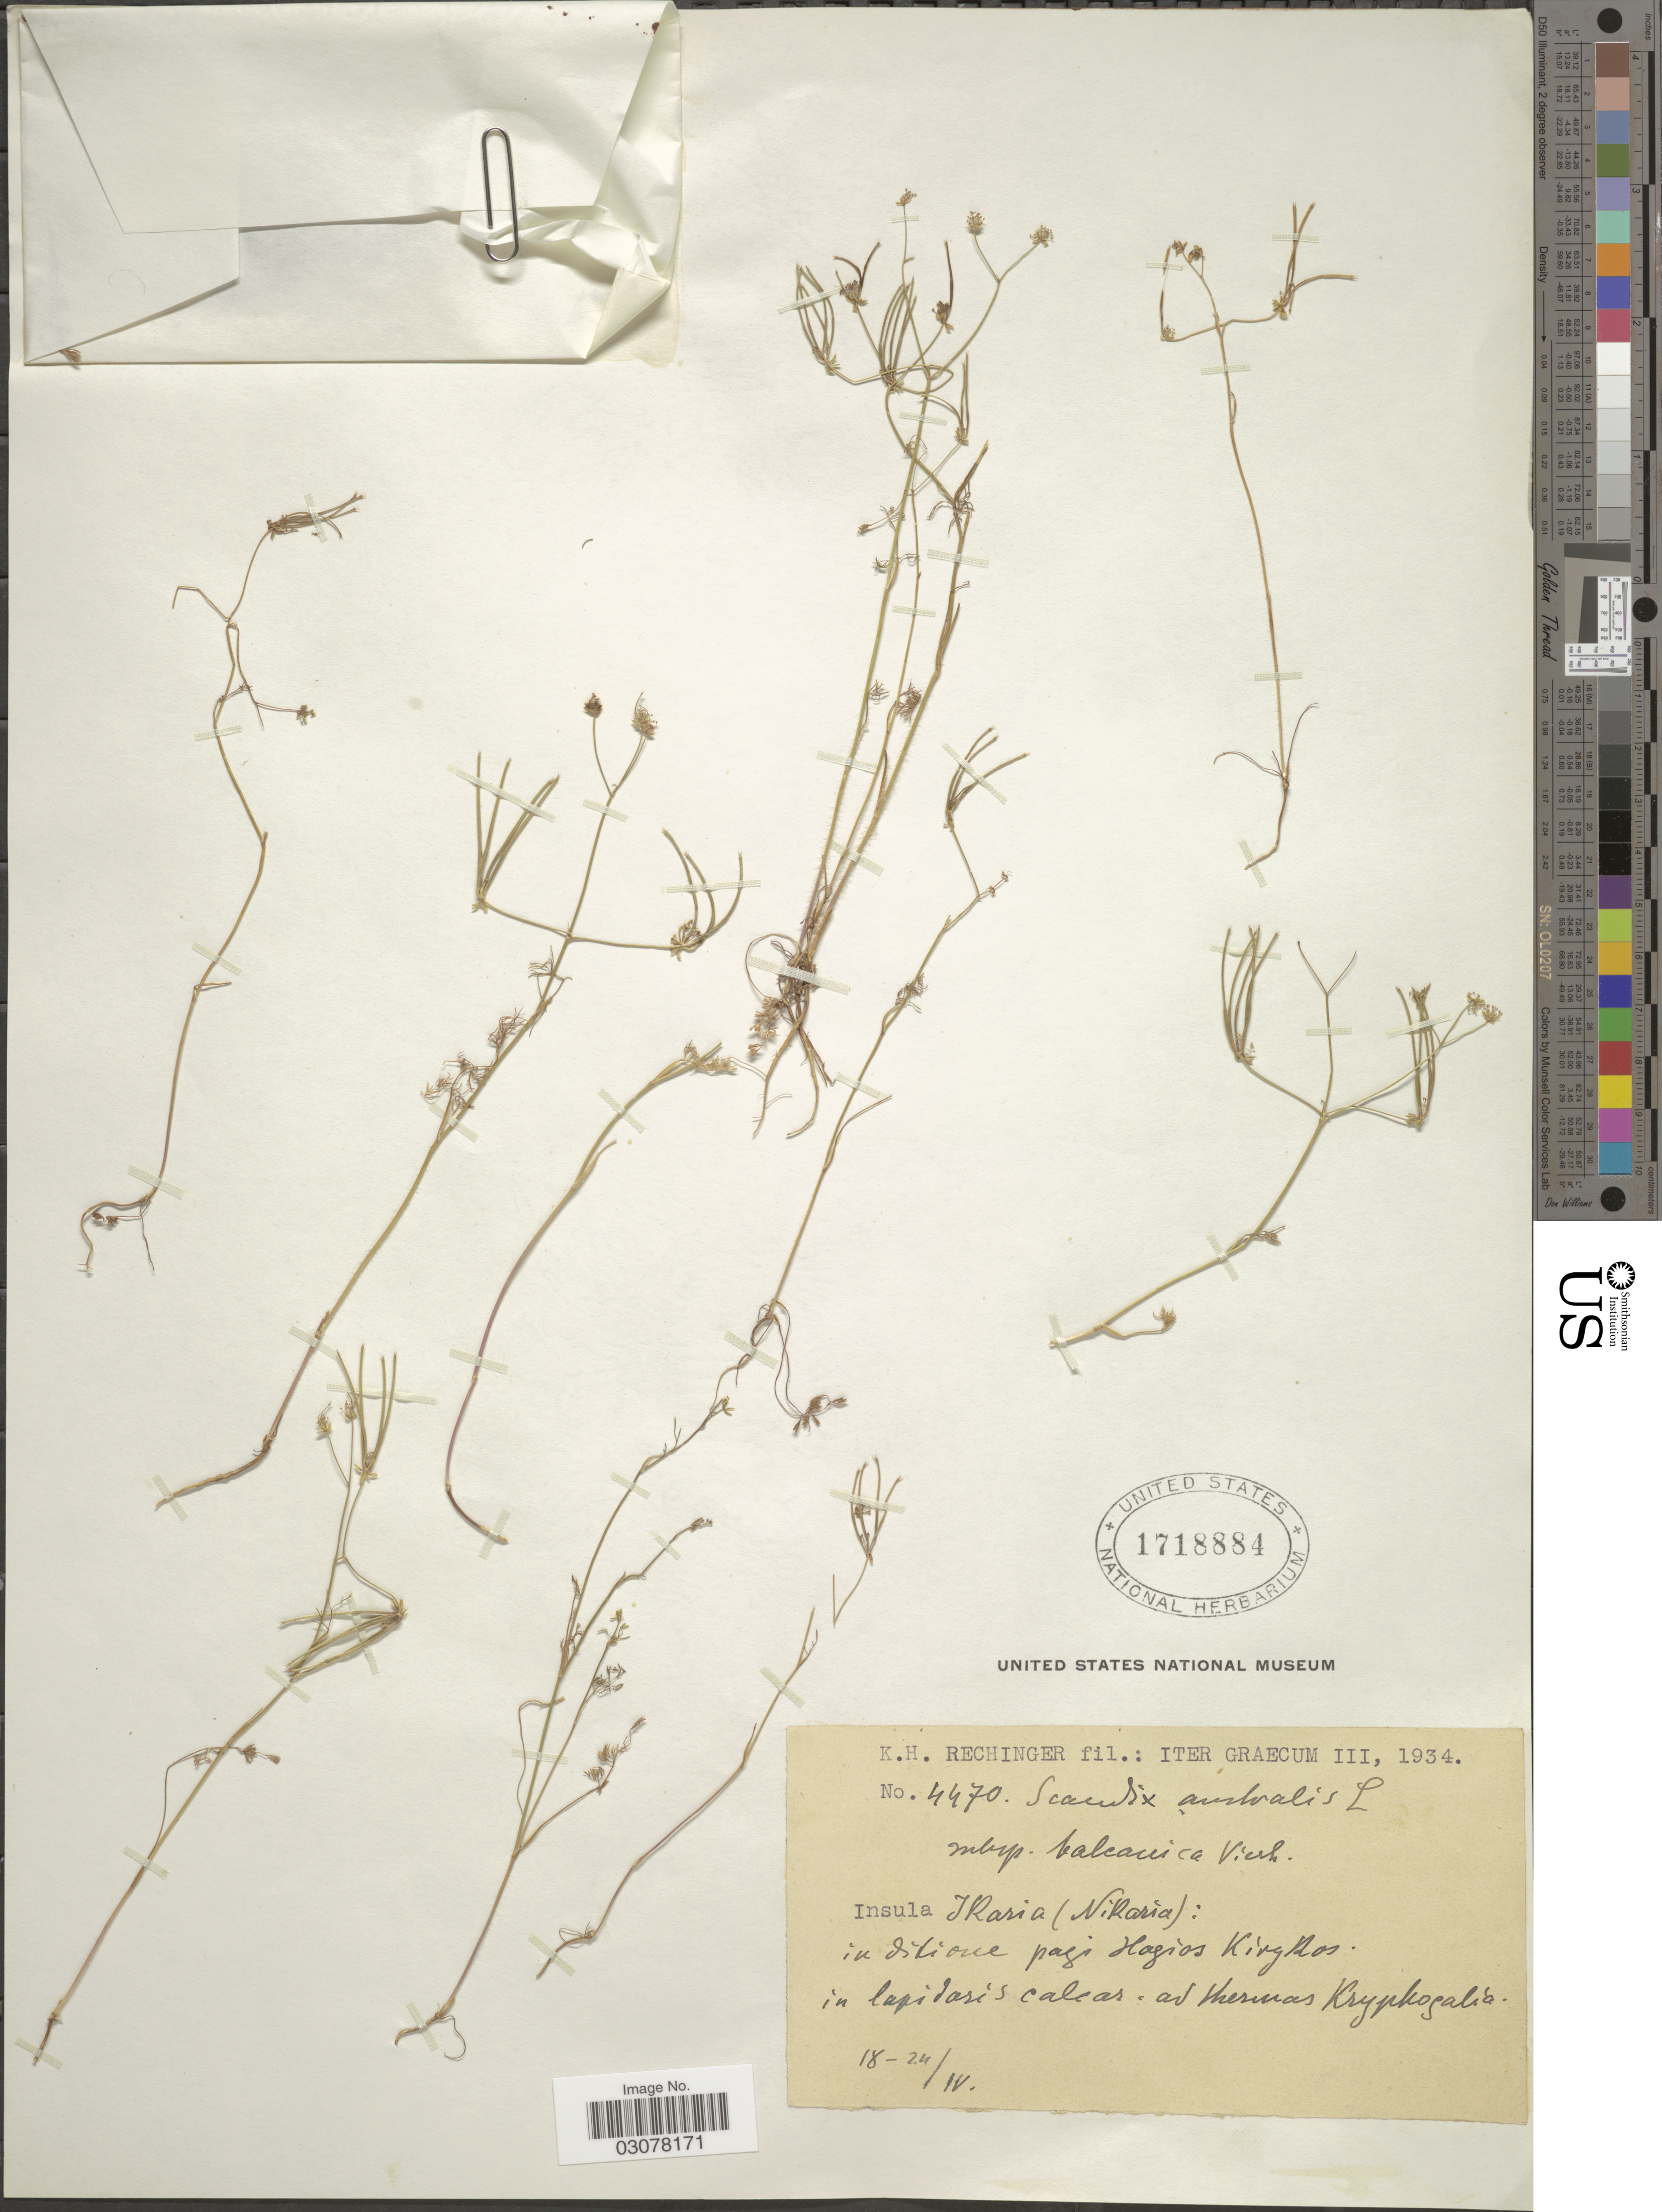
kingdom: Plantae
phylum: Tracheophyta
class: Magnoliopsida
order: Apiales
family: Apiaceae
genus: Scandix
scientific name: Scandix australis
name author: L.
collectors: K. H. Rechinger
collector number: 4470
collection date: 1934-04-18/1934-04-24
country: Greece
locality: Graecum. Insula Ikaria (Nikaria): in ditione pagi Hagios Kirgkos.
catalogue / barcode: US 1718884